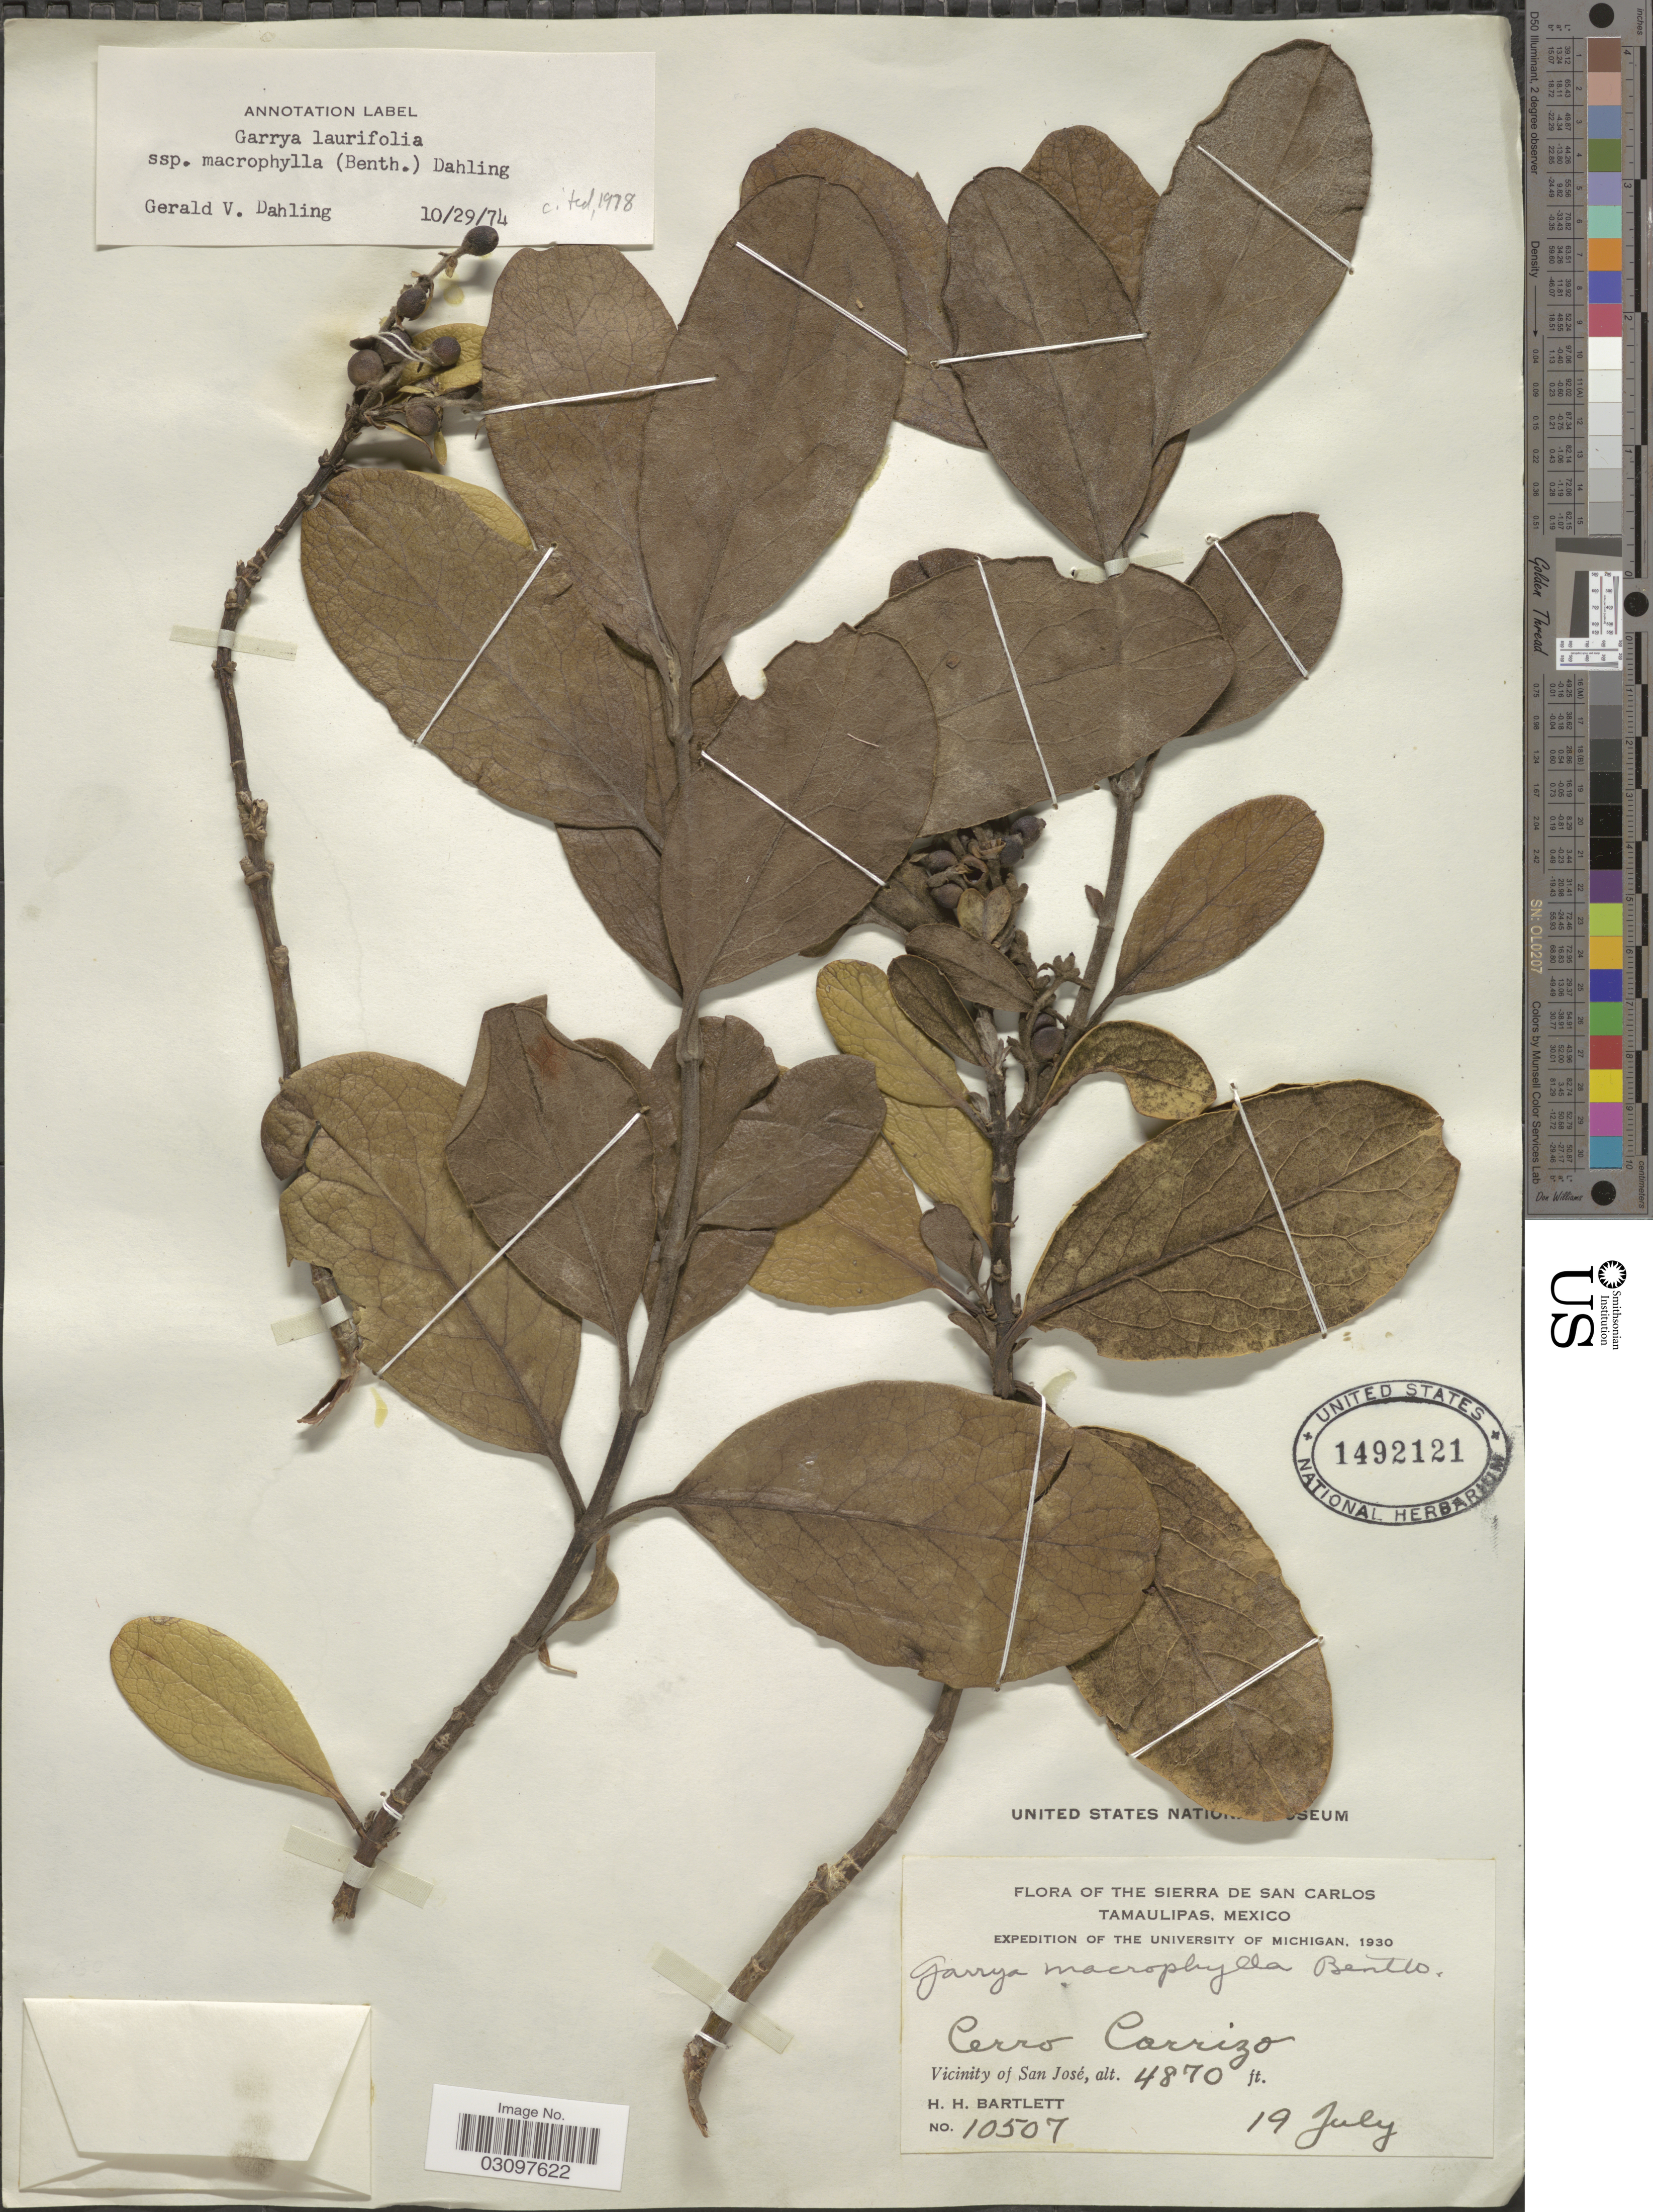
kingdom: Plantae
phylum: Tracheophyta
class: Magnoliopsida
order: Garryales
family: Garryaceae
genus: Garrya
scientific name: Garrya laurifolia subsp. macrophylla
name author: (Benth.) Dahling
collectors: H. H. Bartlett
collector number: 10507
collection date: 1930-07-19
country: Mexico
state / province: Tamaulipas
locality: The Sierra De San Carlos Tamaulipas. Cerro Carrizo. Vicinity of San José.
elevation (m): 1484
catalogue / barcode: US 1492121